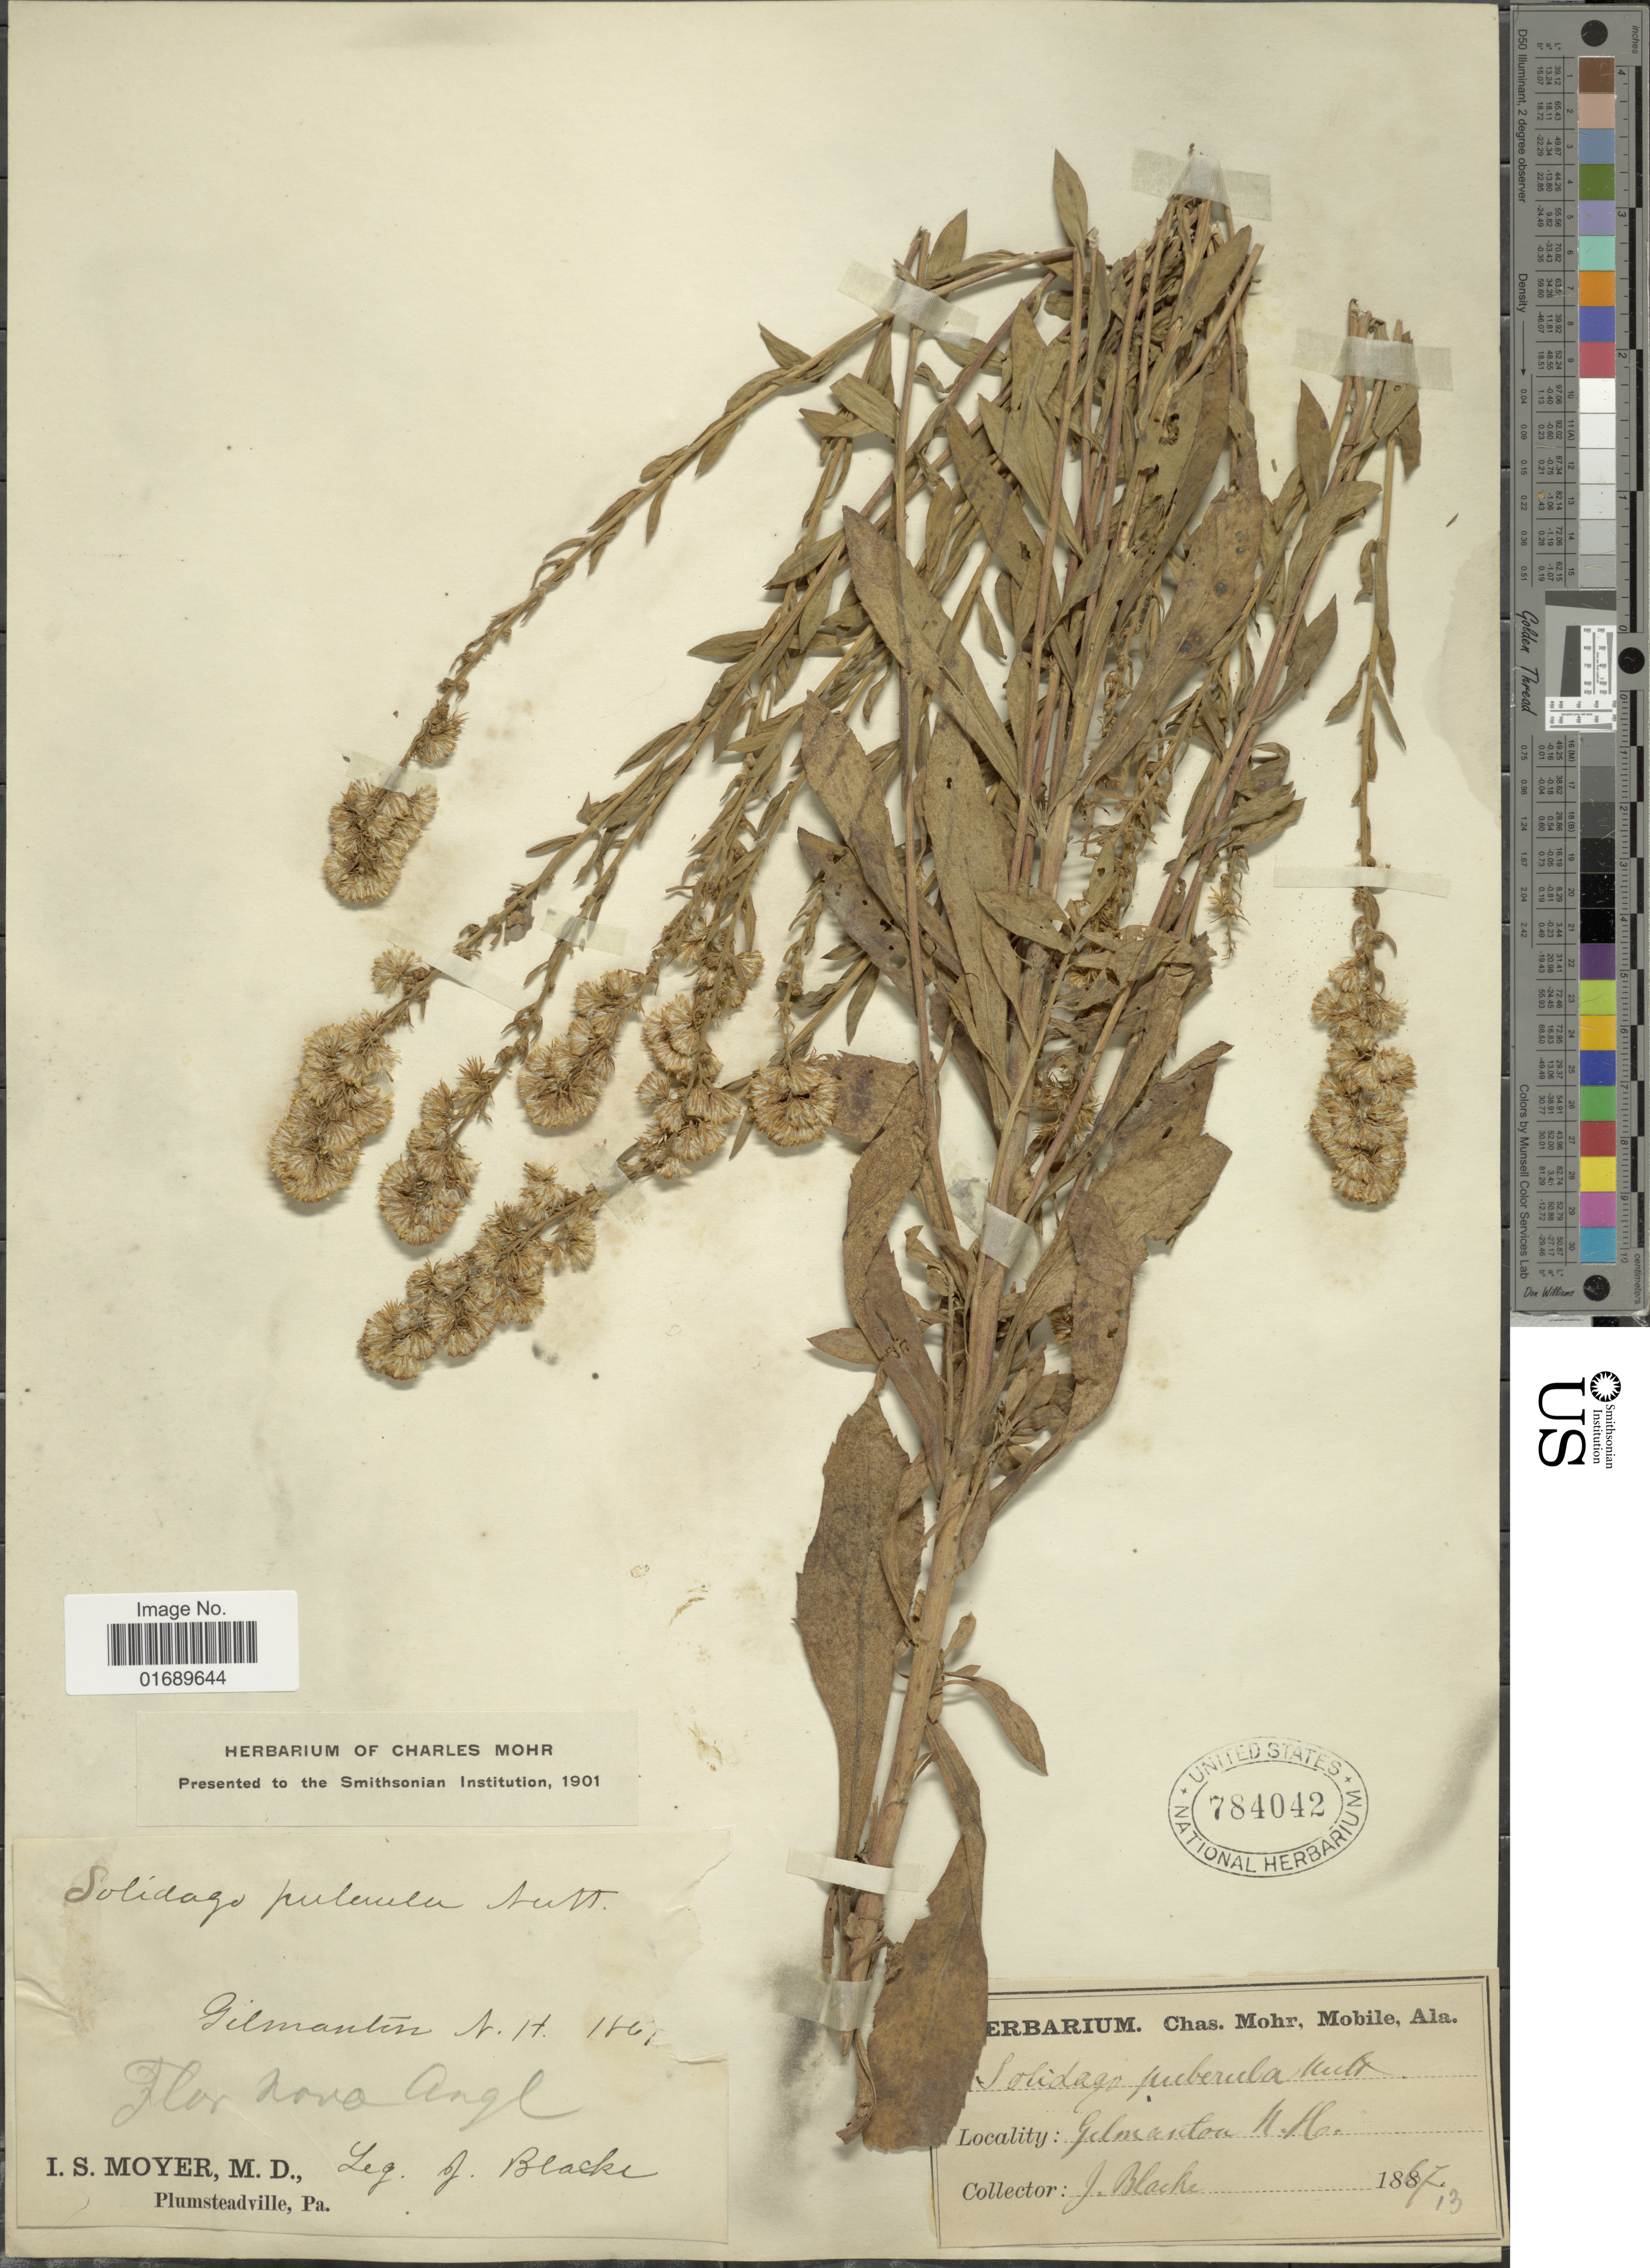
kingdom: Plantae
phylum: Tracheophyta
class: Magnoliopsida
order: Asterales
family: Asteraceae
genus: Solidago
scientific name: Solidago puberula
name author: Nutt.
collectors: J. Black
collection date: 1867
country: United States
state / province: New Hampshire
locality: Gilmanton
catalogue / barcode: US 784042